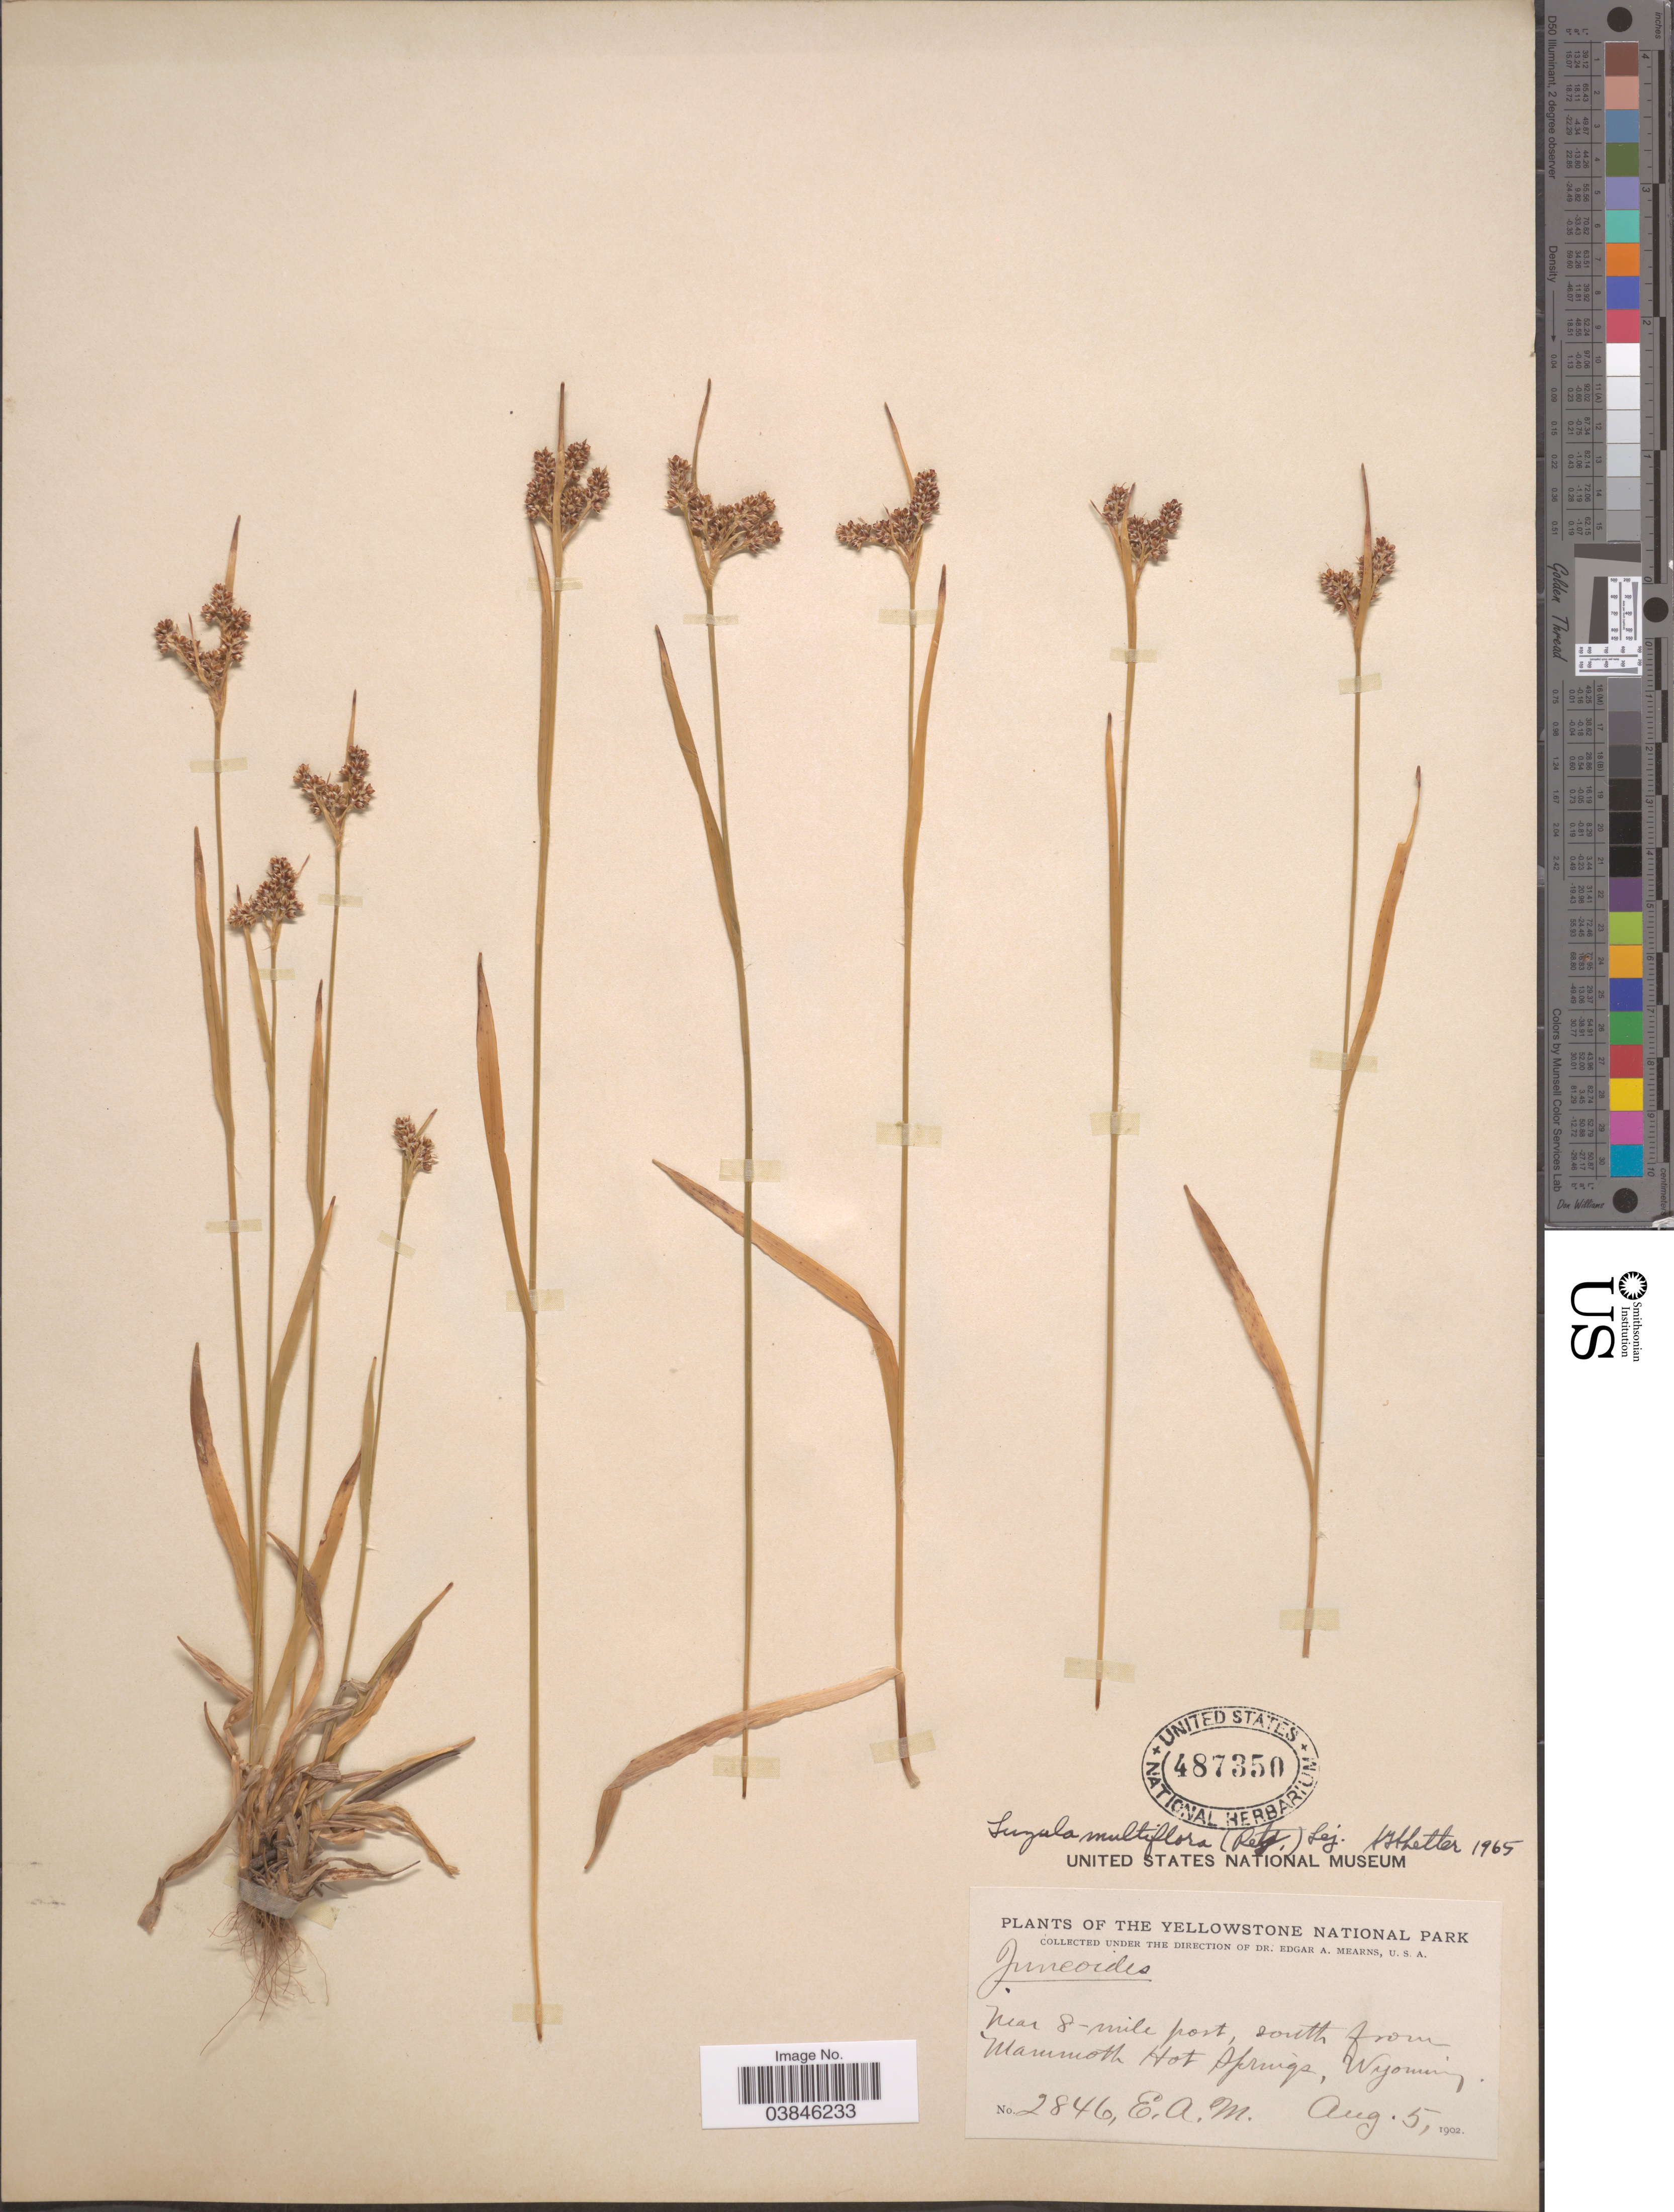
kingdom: Plantae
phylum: Tracheophyta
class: Liliopsida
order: Poales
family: Juncaceae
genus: Luzula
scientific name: Luzula multiflora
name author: (Ehrh.) Lej.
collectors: E. A. Mearns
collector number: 2846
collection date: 1902-08-05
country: United States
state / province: Wyoming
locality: The Yellowstone National Park. Mammoth Hot Springs.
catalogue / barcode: US 487350